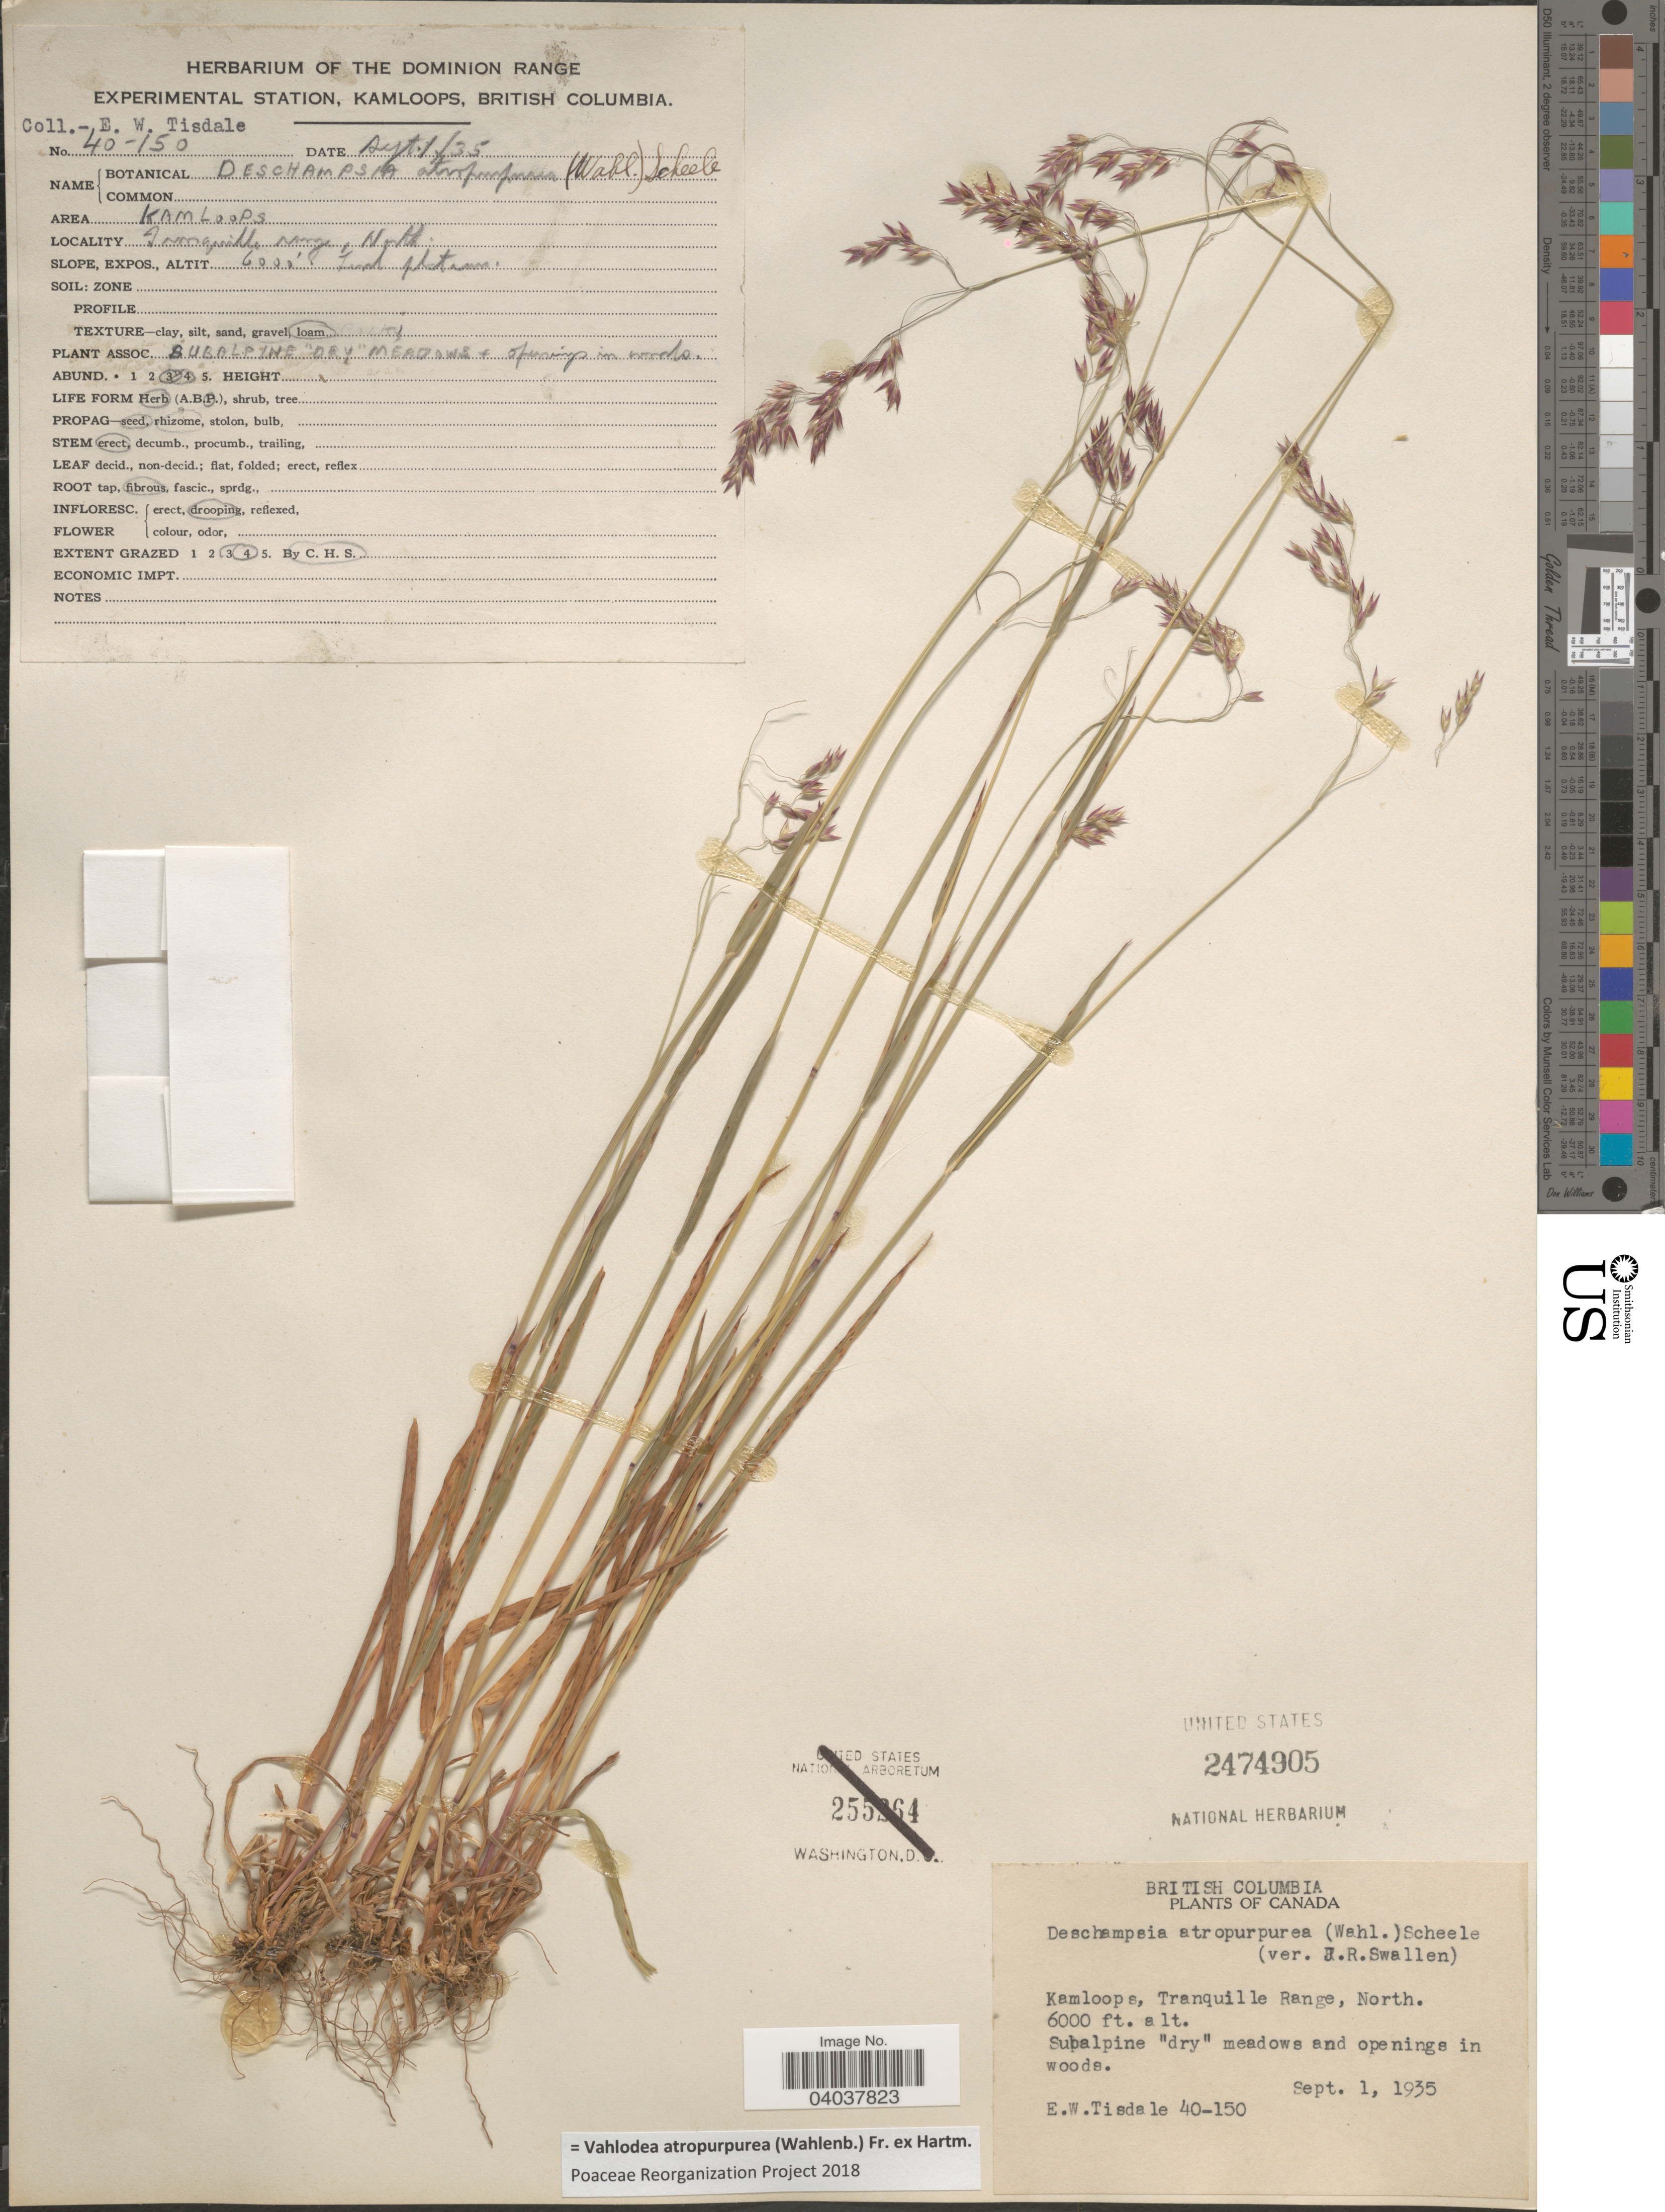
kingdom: Plantae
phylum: Tracheophyta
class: Liliopsida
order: Poales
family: Poaceae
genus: Vahlodea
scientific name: Vahlodea atropurpurea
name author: (Wahlenb.) Fr. ex Hartm.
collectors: E. Tisdale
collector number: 40-150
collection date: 1935-09-01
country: Canada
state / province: British Columbia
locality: Area Kamloops, Tranquille Range, North.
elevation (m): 1829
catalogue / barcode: US 2474905